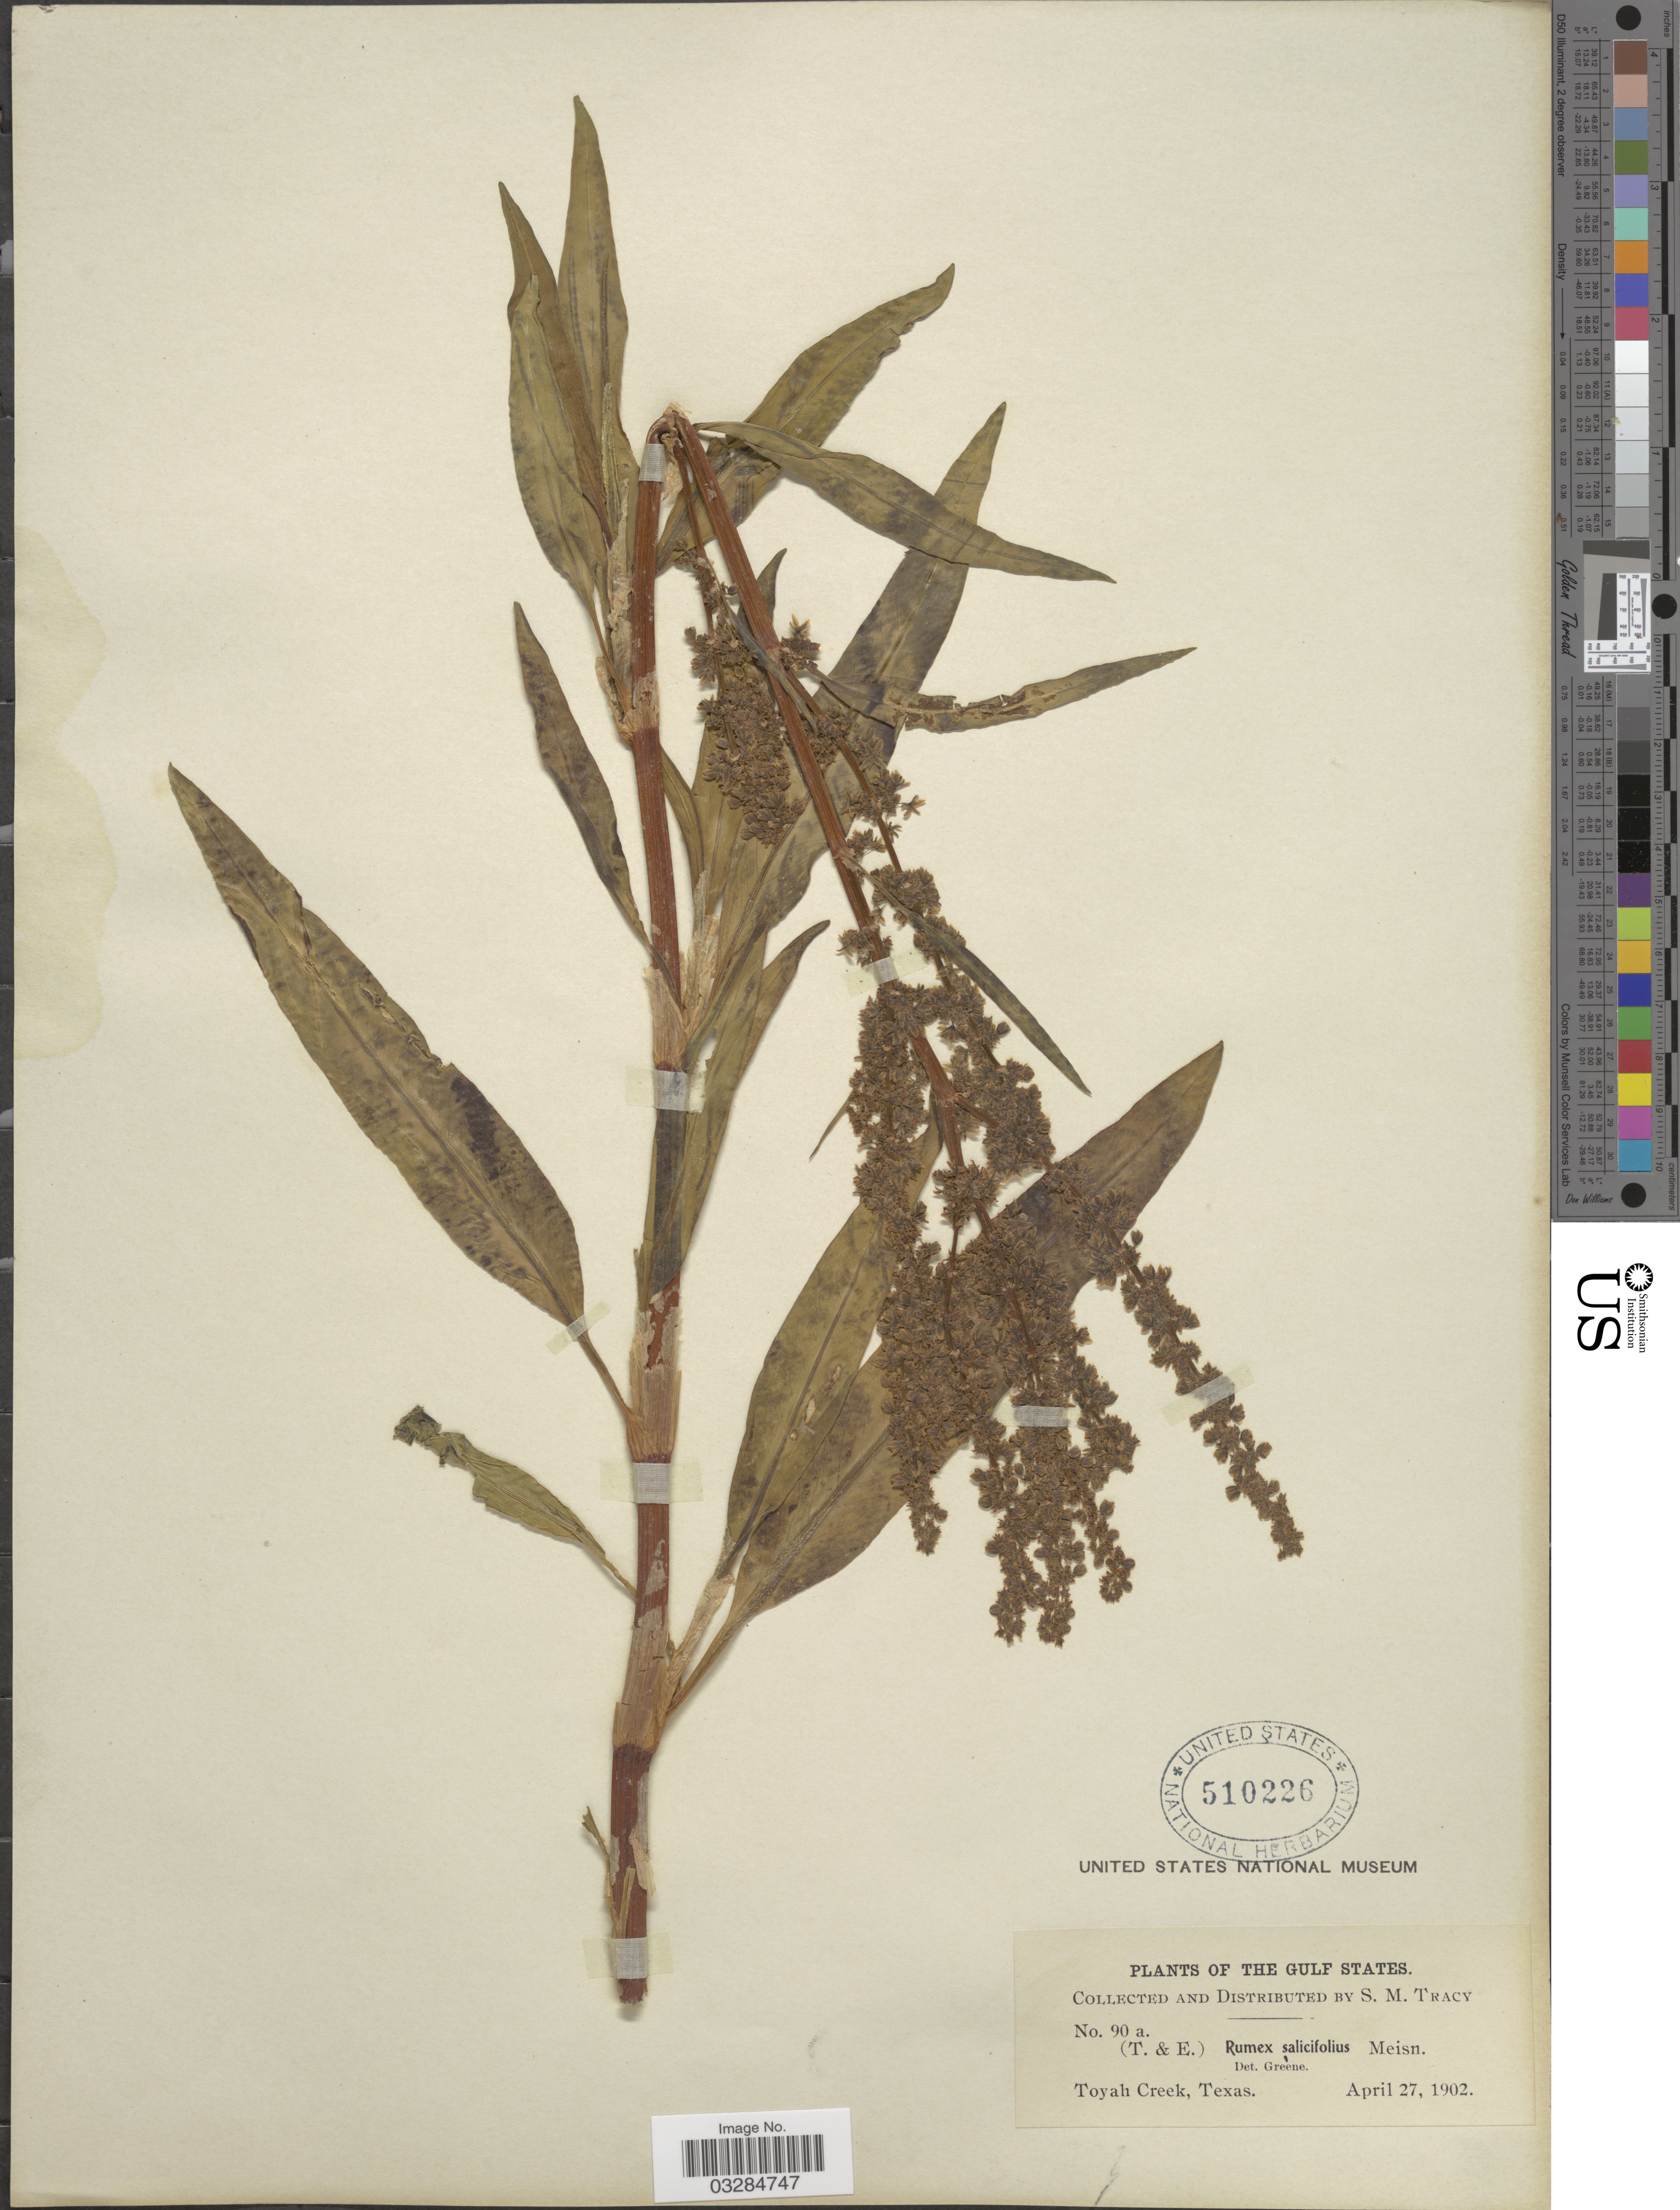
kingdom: Plantae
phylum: Tracheophyta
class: Magnoliopsida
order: Caryophyllales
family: Polygonaceae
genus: Rumex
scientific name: Rumex triangulivalvis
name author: (Danser) Rech. f.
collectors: S. M. Tracy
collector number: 90a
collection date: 1902-04-27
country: United States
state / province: Texas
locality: The Gulf States. Toyah Creek.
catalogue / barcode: US 510226